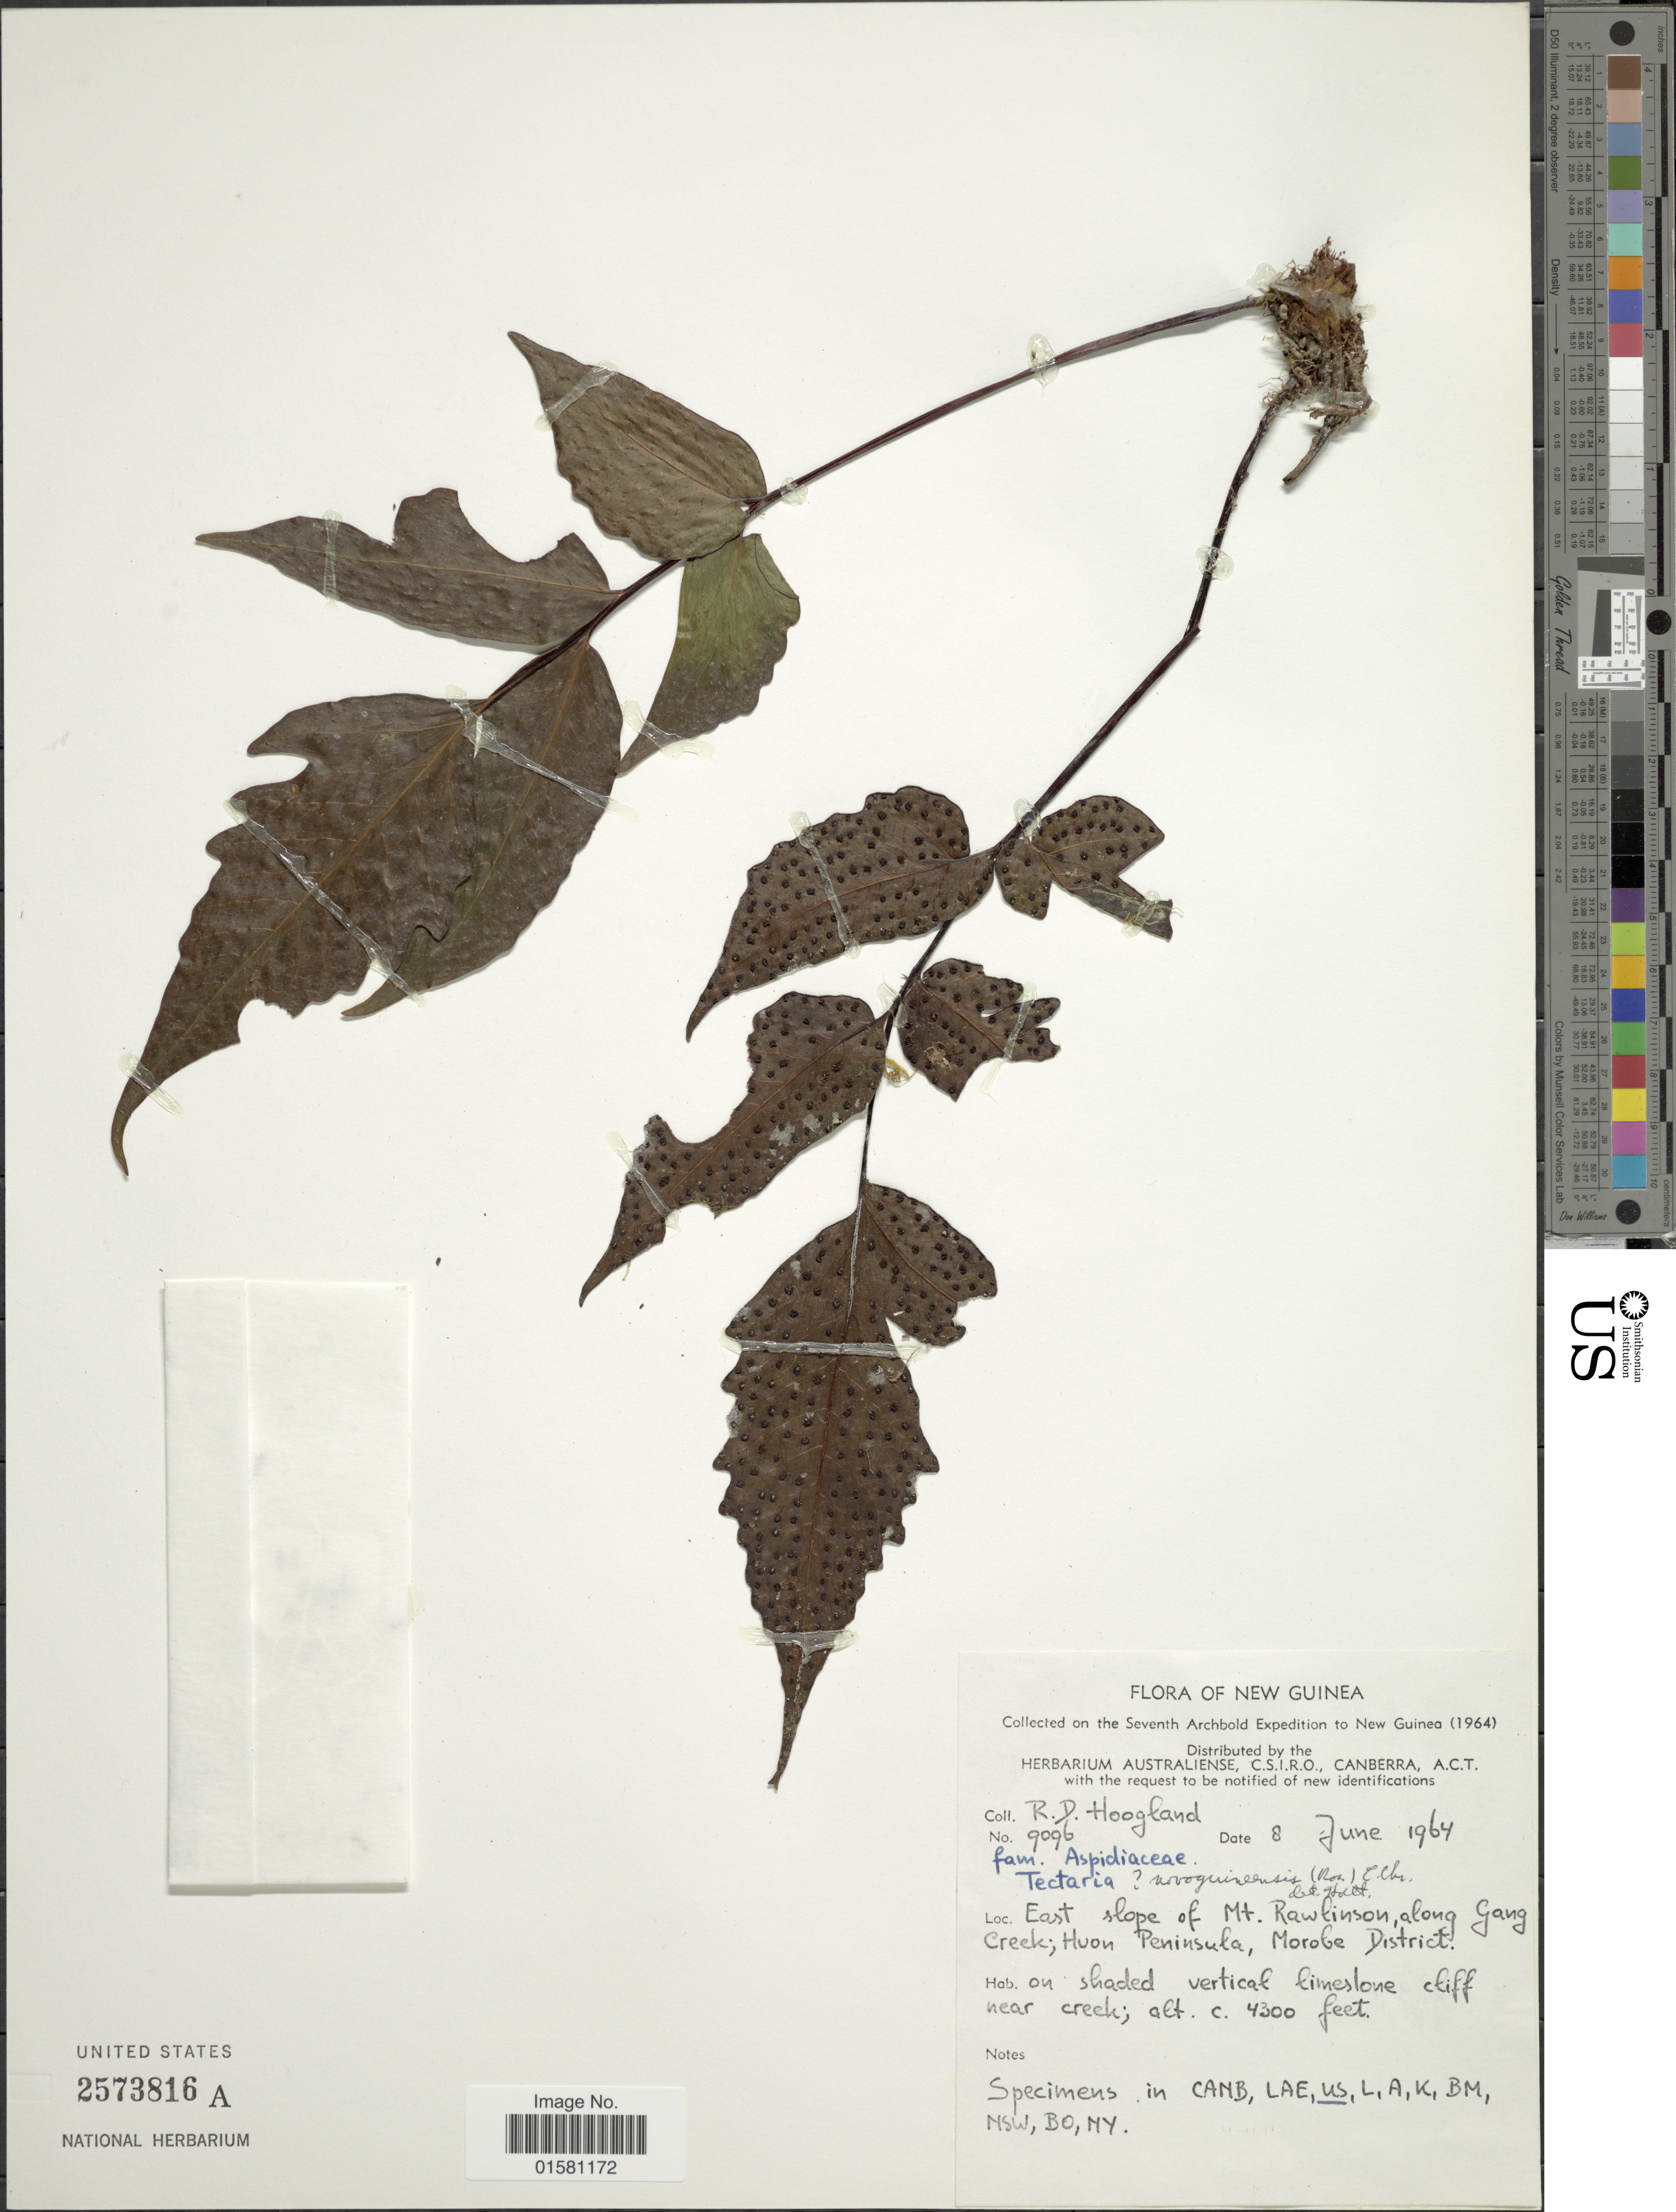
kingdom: Plantae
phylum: Tracheophyta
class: Polypodiopsida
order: Polypodiales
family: Tectariaceae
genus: Tectaria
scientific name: Tectaria novoguineensis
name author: (Rosenst.) C. Chr.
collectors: R. D. Hoogland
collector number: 9096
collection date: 1964-06-08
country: Papua New Guinea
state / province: Morobe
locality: East slope of Mt. Rawlison, along Gang Creek; Huonl Peninsula, Morobe District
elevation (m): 1311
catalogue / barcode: US 2573816A